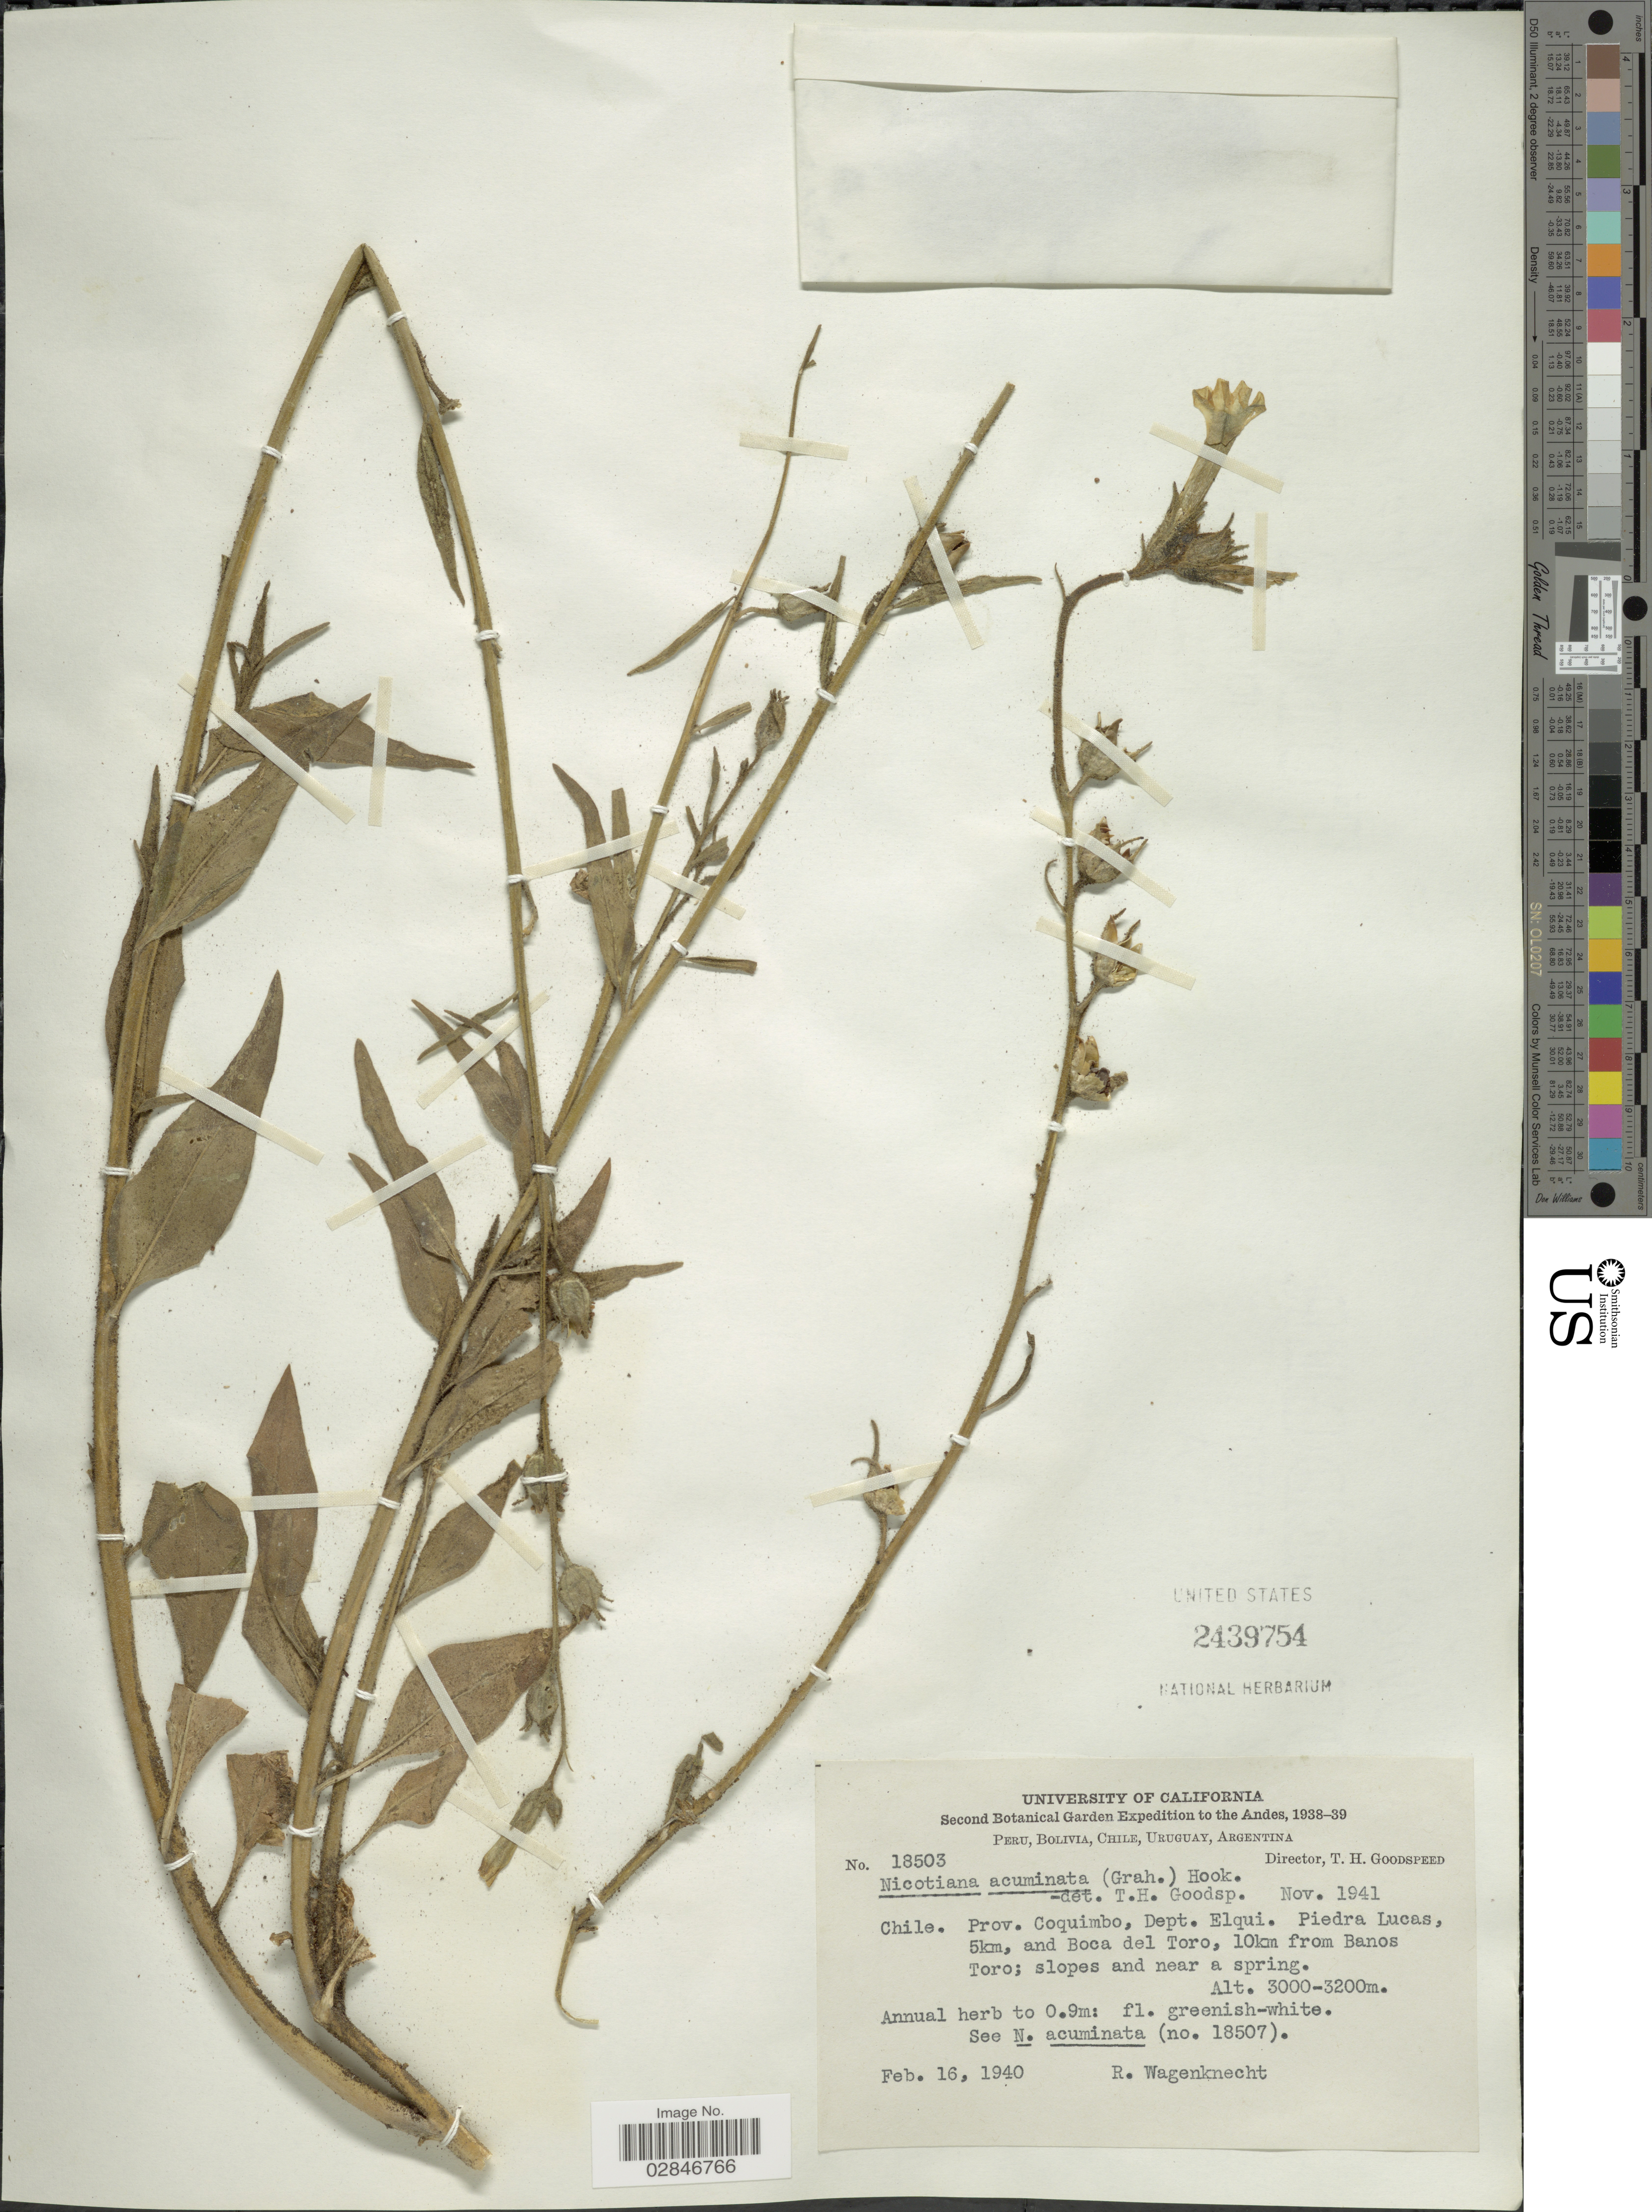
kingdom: Plantae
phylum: Tracheophyta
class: Magnoliopsida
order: Solanales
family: Solanaceae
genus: Nicotiana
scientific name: Nicotiana acuminata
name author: (Graham) Hook.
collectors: R. Wagenknecht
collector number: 18503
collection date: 1940-02-16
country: Chile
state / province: Coquimbo (IV)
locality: The Andes, Prov. Coquimbo, Dept. Elqui. Piedra Lucas, 5km, and Boca del Toro, 10km from Banos Toro.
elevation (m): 3000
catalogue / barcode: US 2439754